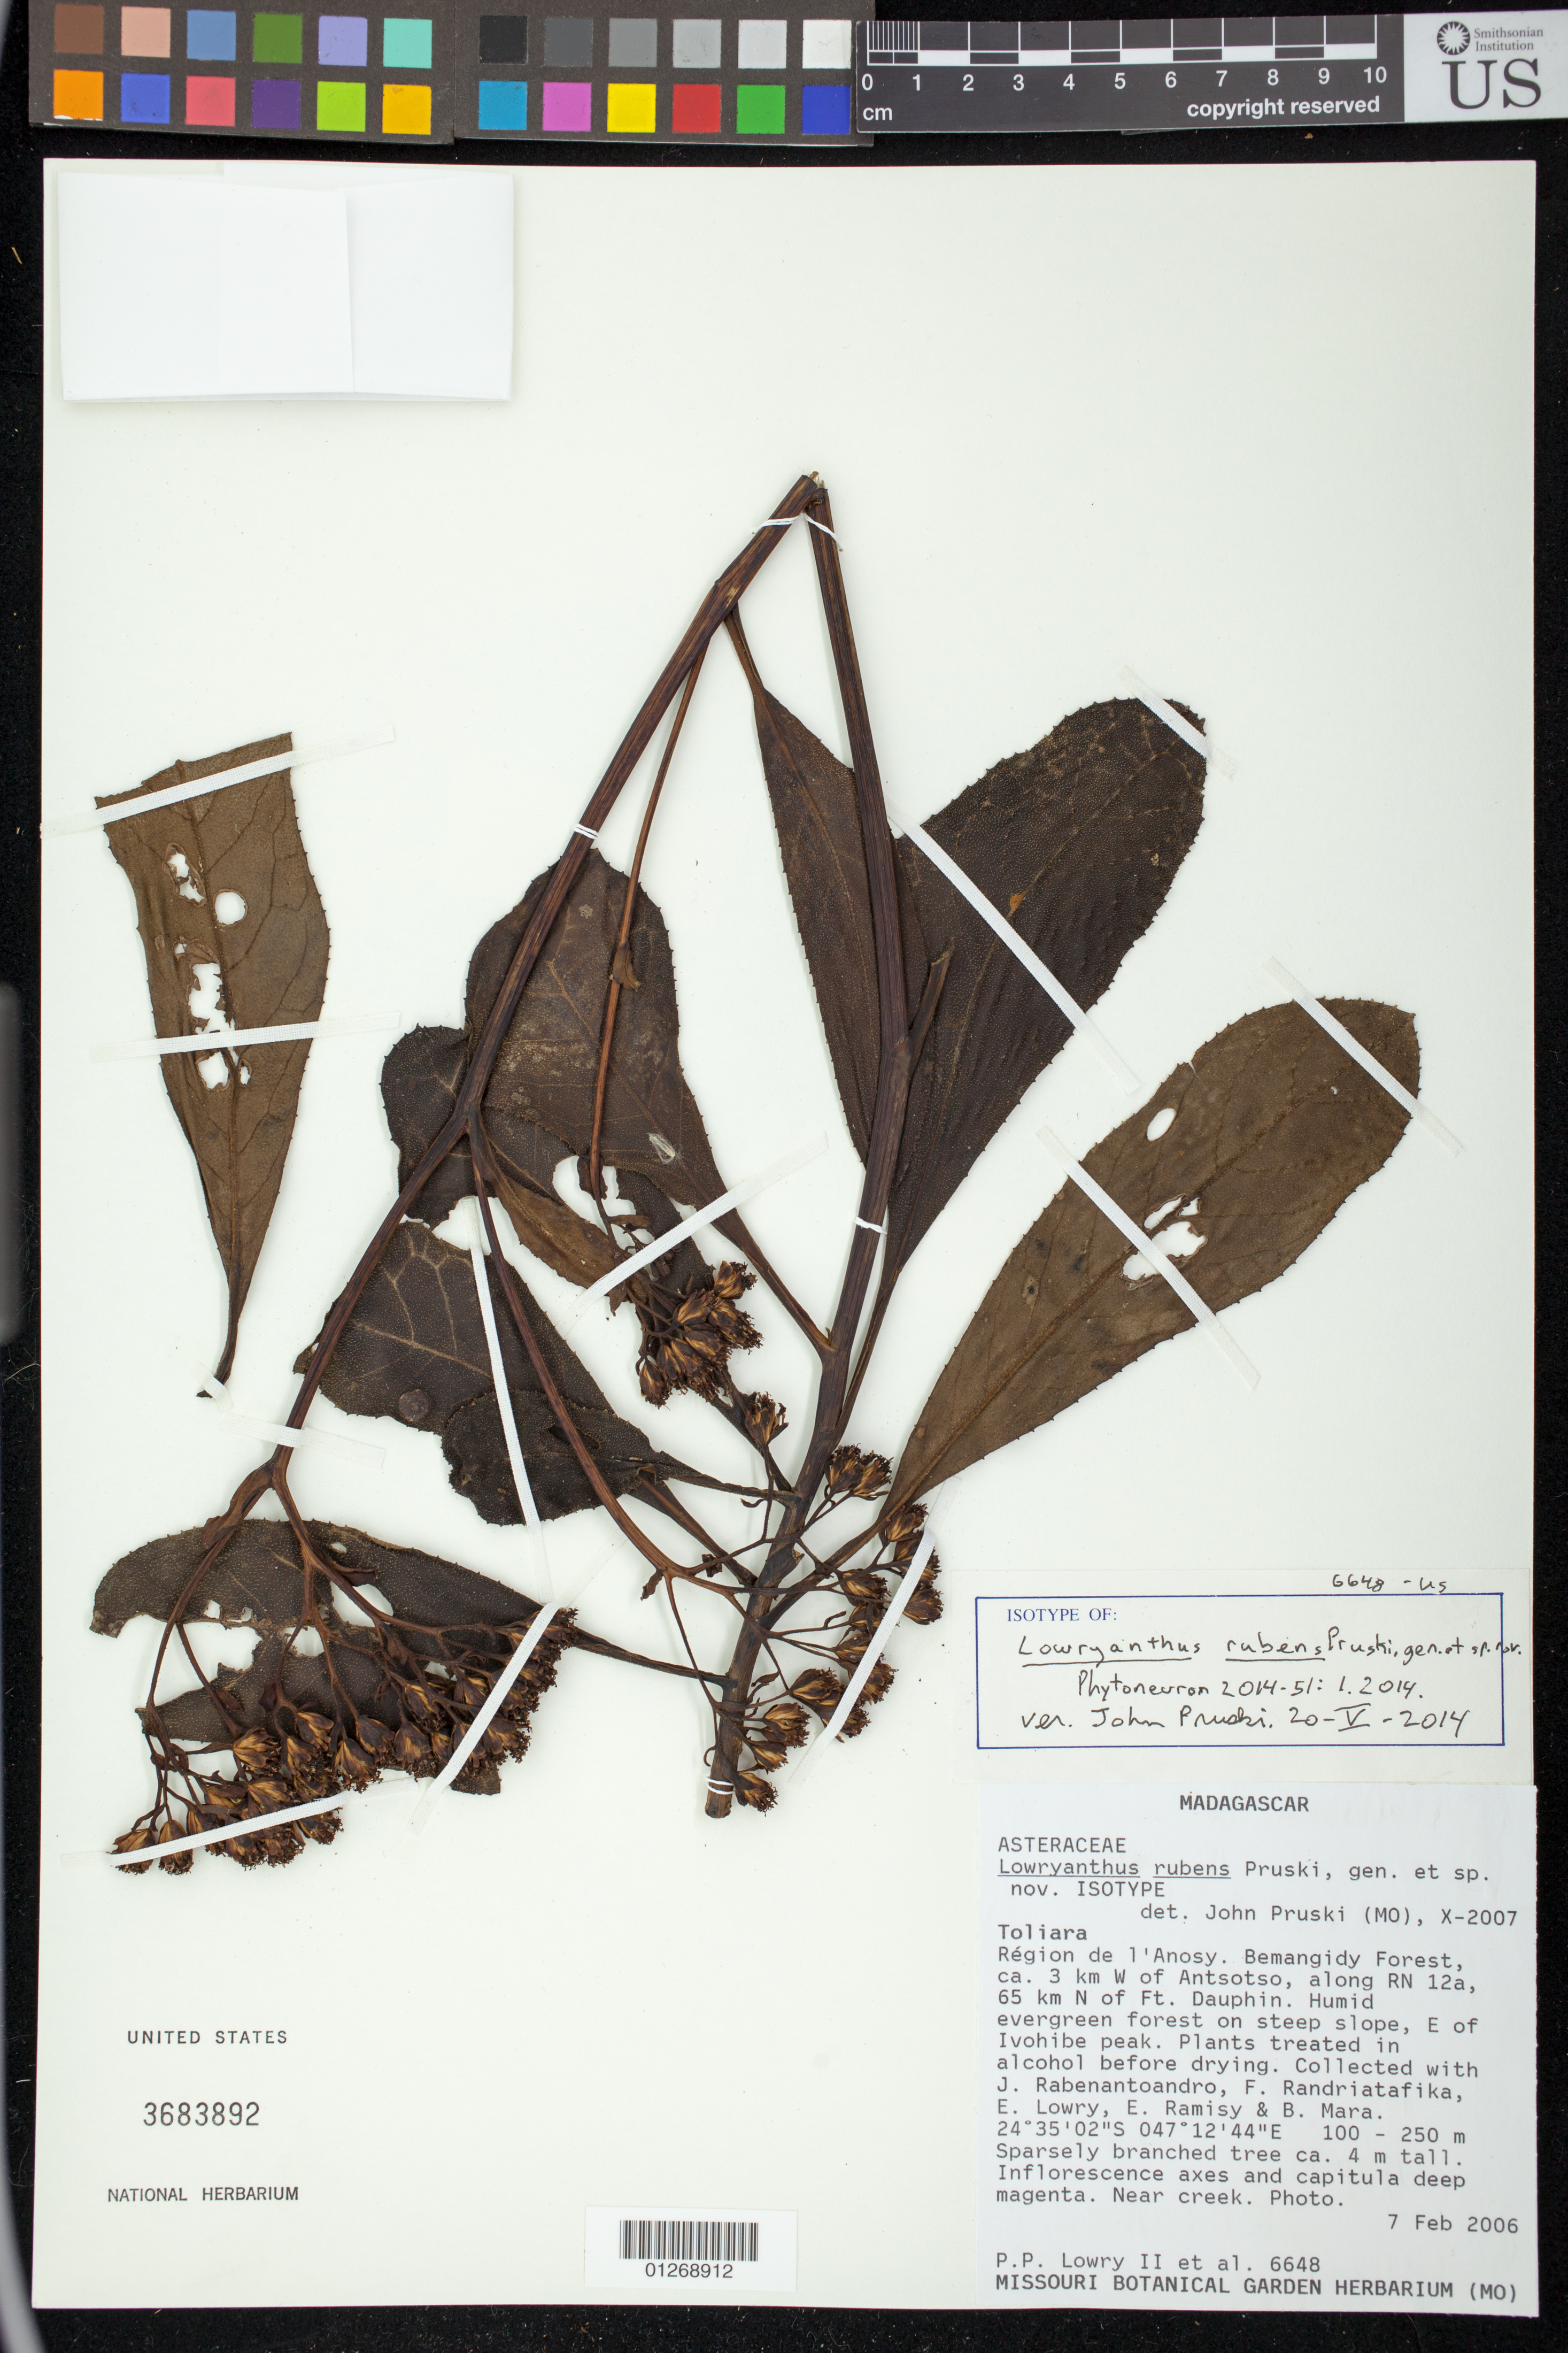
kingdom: Plantae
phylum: Tracheophyta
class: Magnoliopsida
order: Asterales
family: Asteraceae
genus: Lowryanthus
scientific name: Lowryanthus rubens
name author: Pruski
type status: Isotype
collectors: P. P. Lowry, J. Rabenantoandro, F. Randriatafika, E. Lowry, E. Ramisy & B. Mara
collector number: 6648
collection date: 2006-02-07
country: Madagascar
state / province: Anosy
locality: Toliara [province, now defunct]. Région de l'Anosy. Bemangidy Forest, ca. 3 km W of Antsotso, along RN 12a, 65 km N of Ft. Dauphin, E of Ivohibe peak.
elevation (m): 100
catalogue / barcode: US 3683892